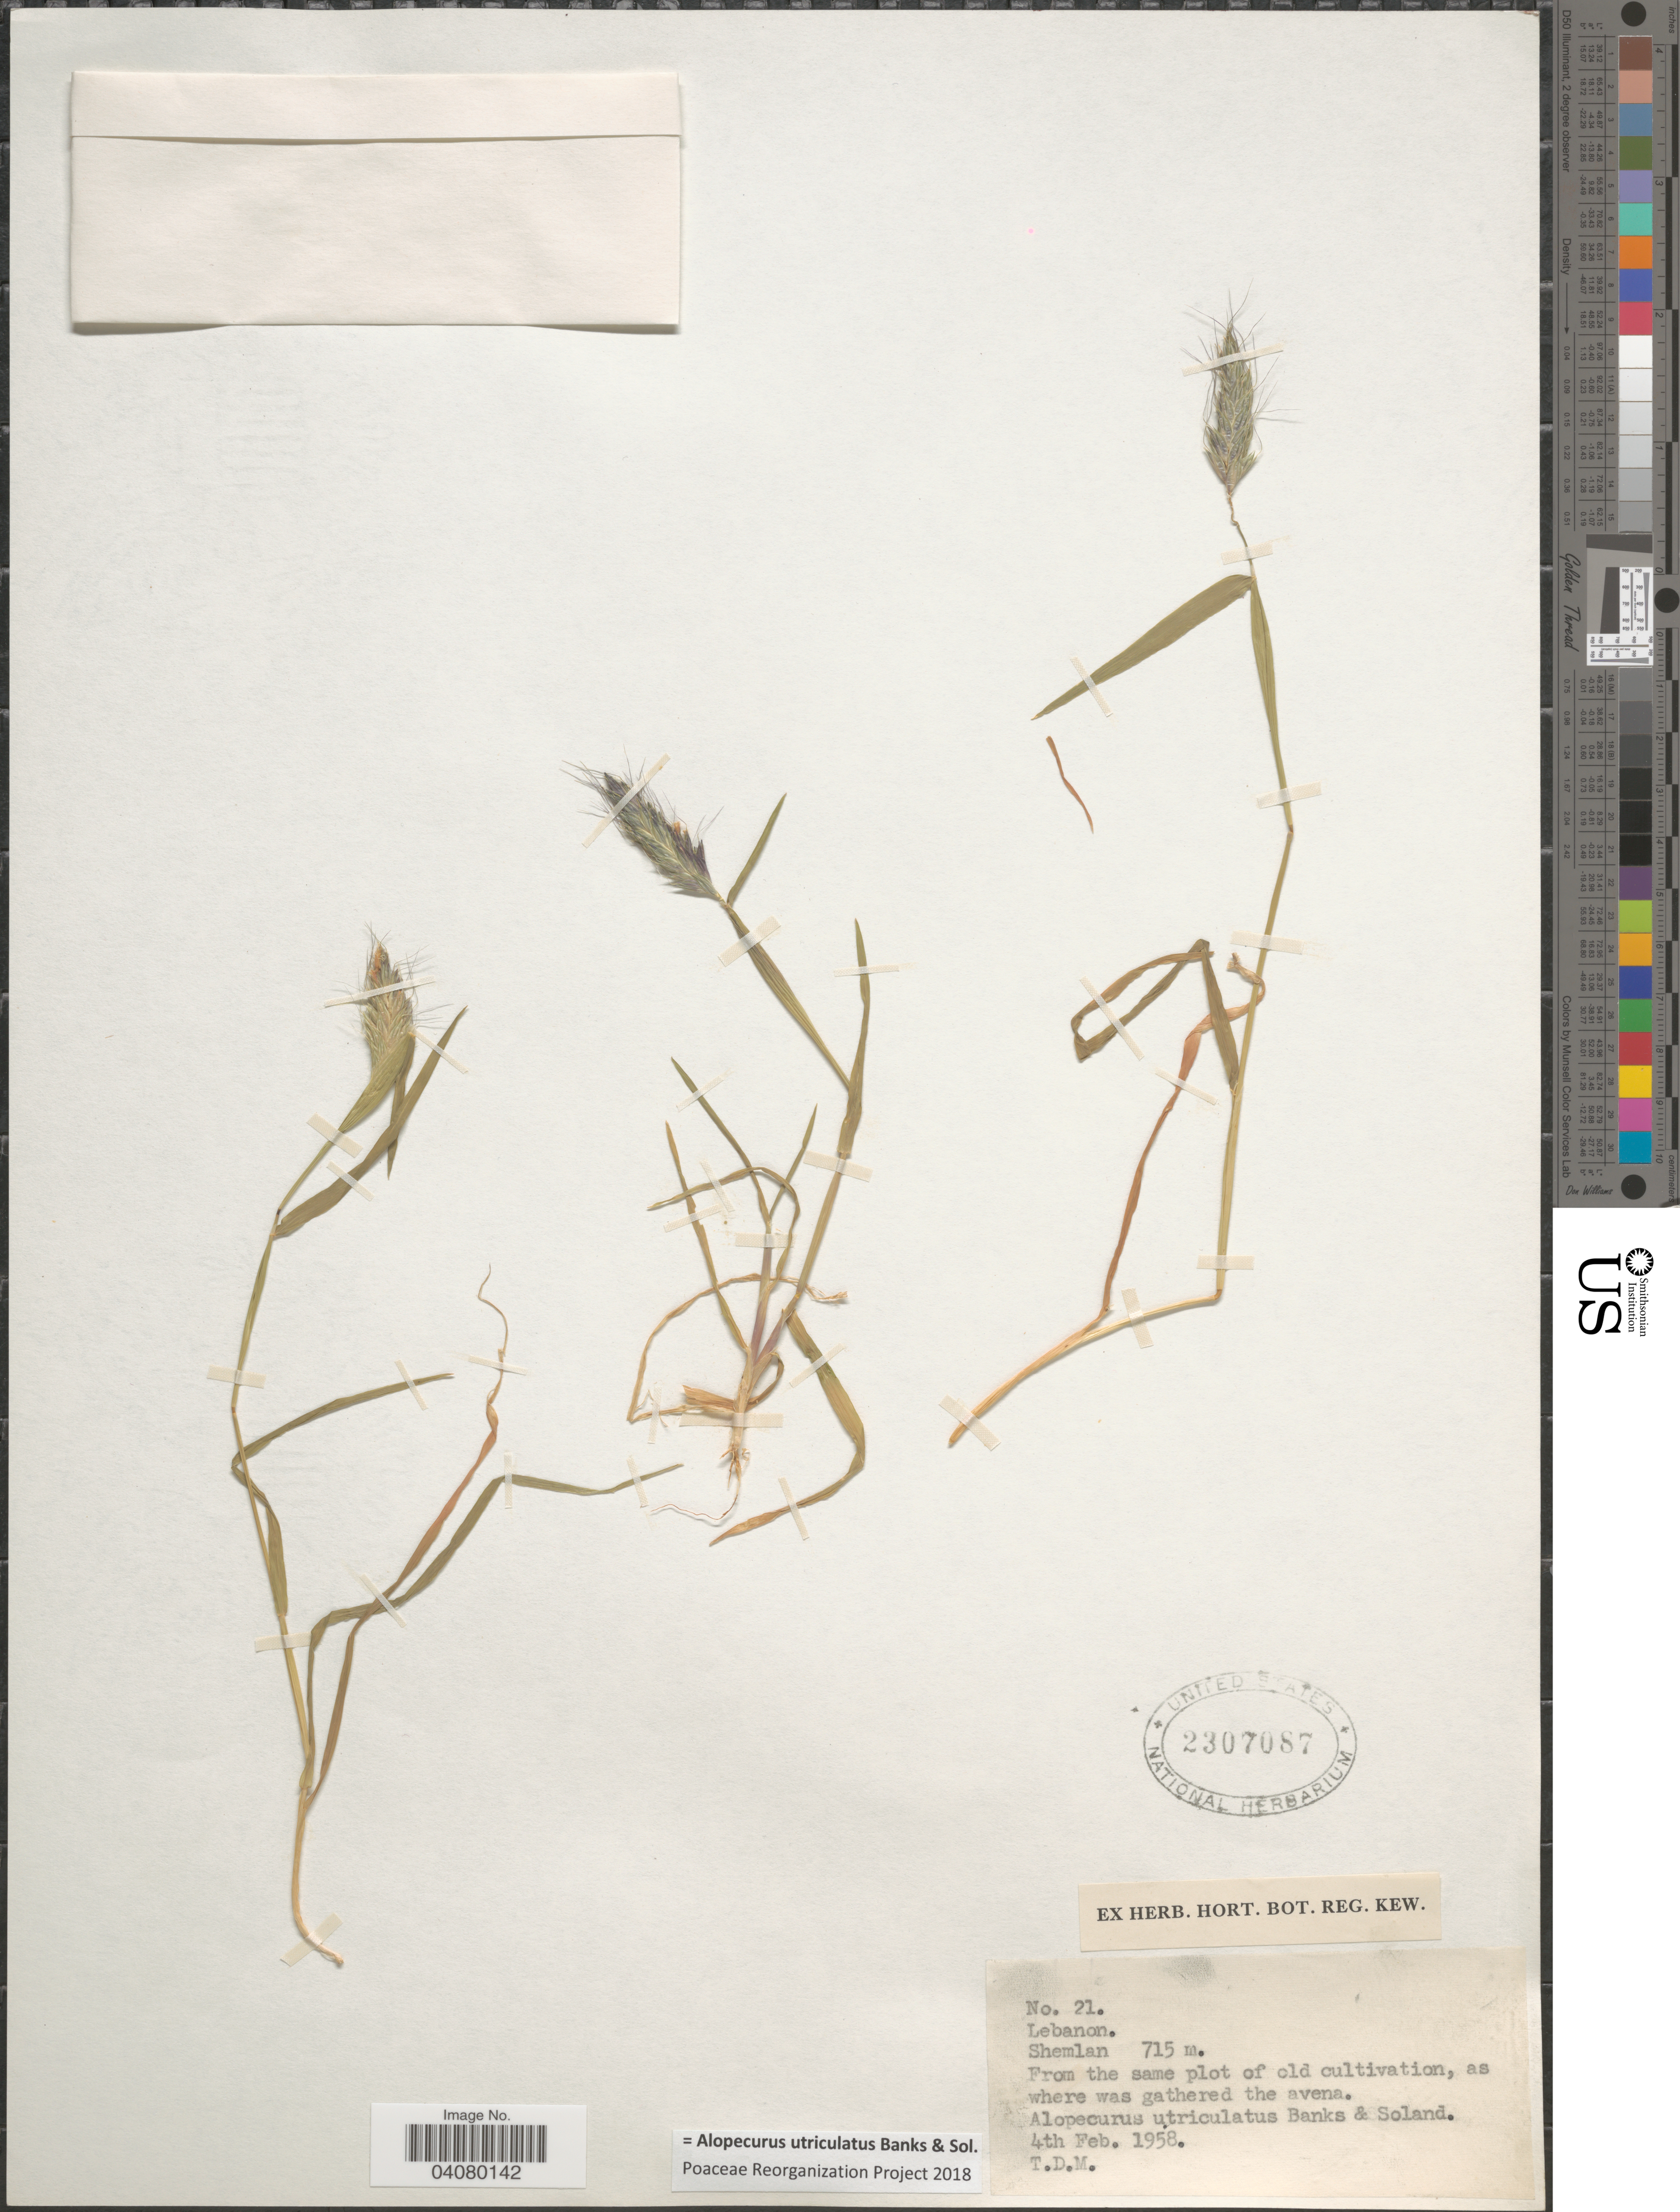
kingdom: Plantae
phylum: Tracheophyta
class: Liliopsida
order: Poales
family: Poaceae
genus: Alopecurus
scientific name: Alopecurus utriculatus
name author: Banks & Sol.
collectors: T. D. M.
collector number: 21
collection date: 1958-02-04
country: Lebanon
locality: Shemlan.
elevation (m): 715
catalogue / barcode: US 2307087